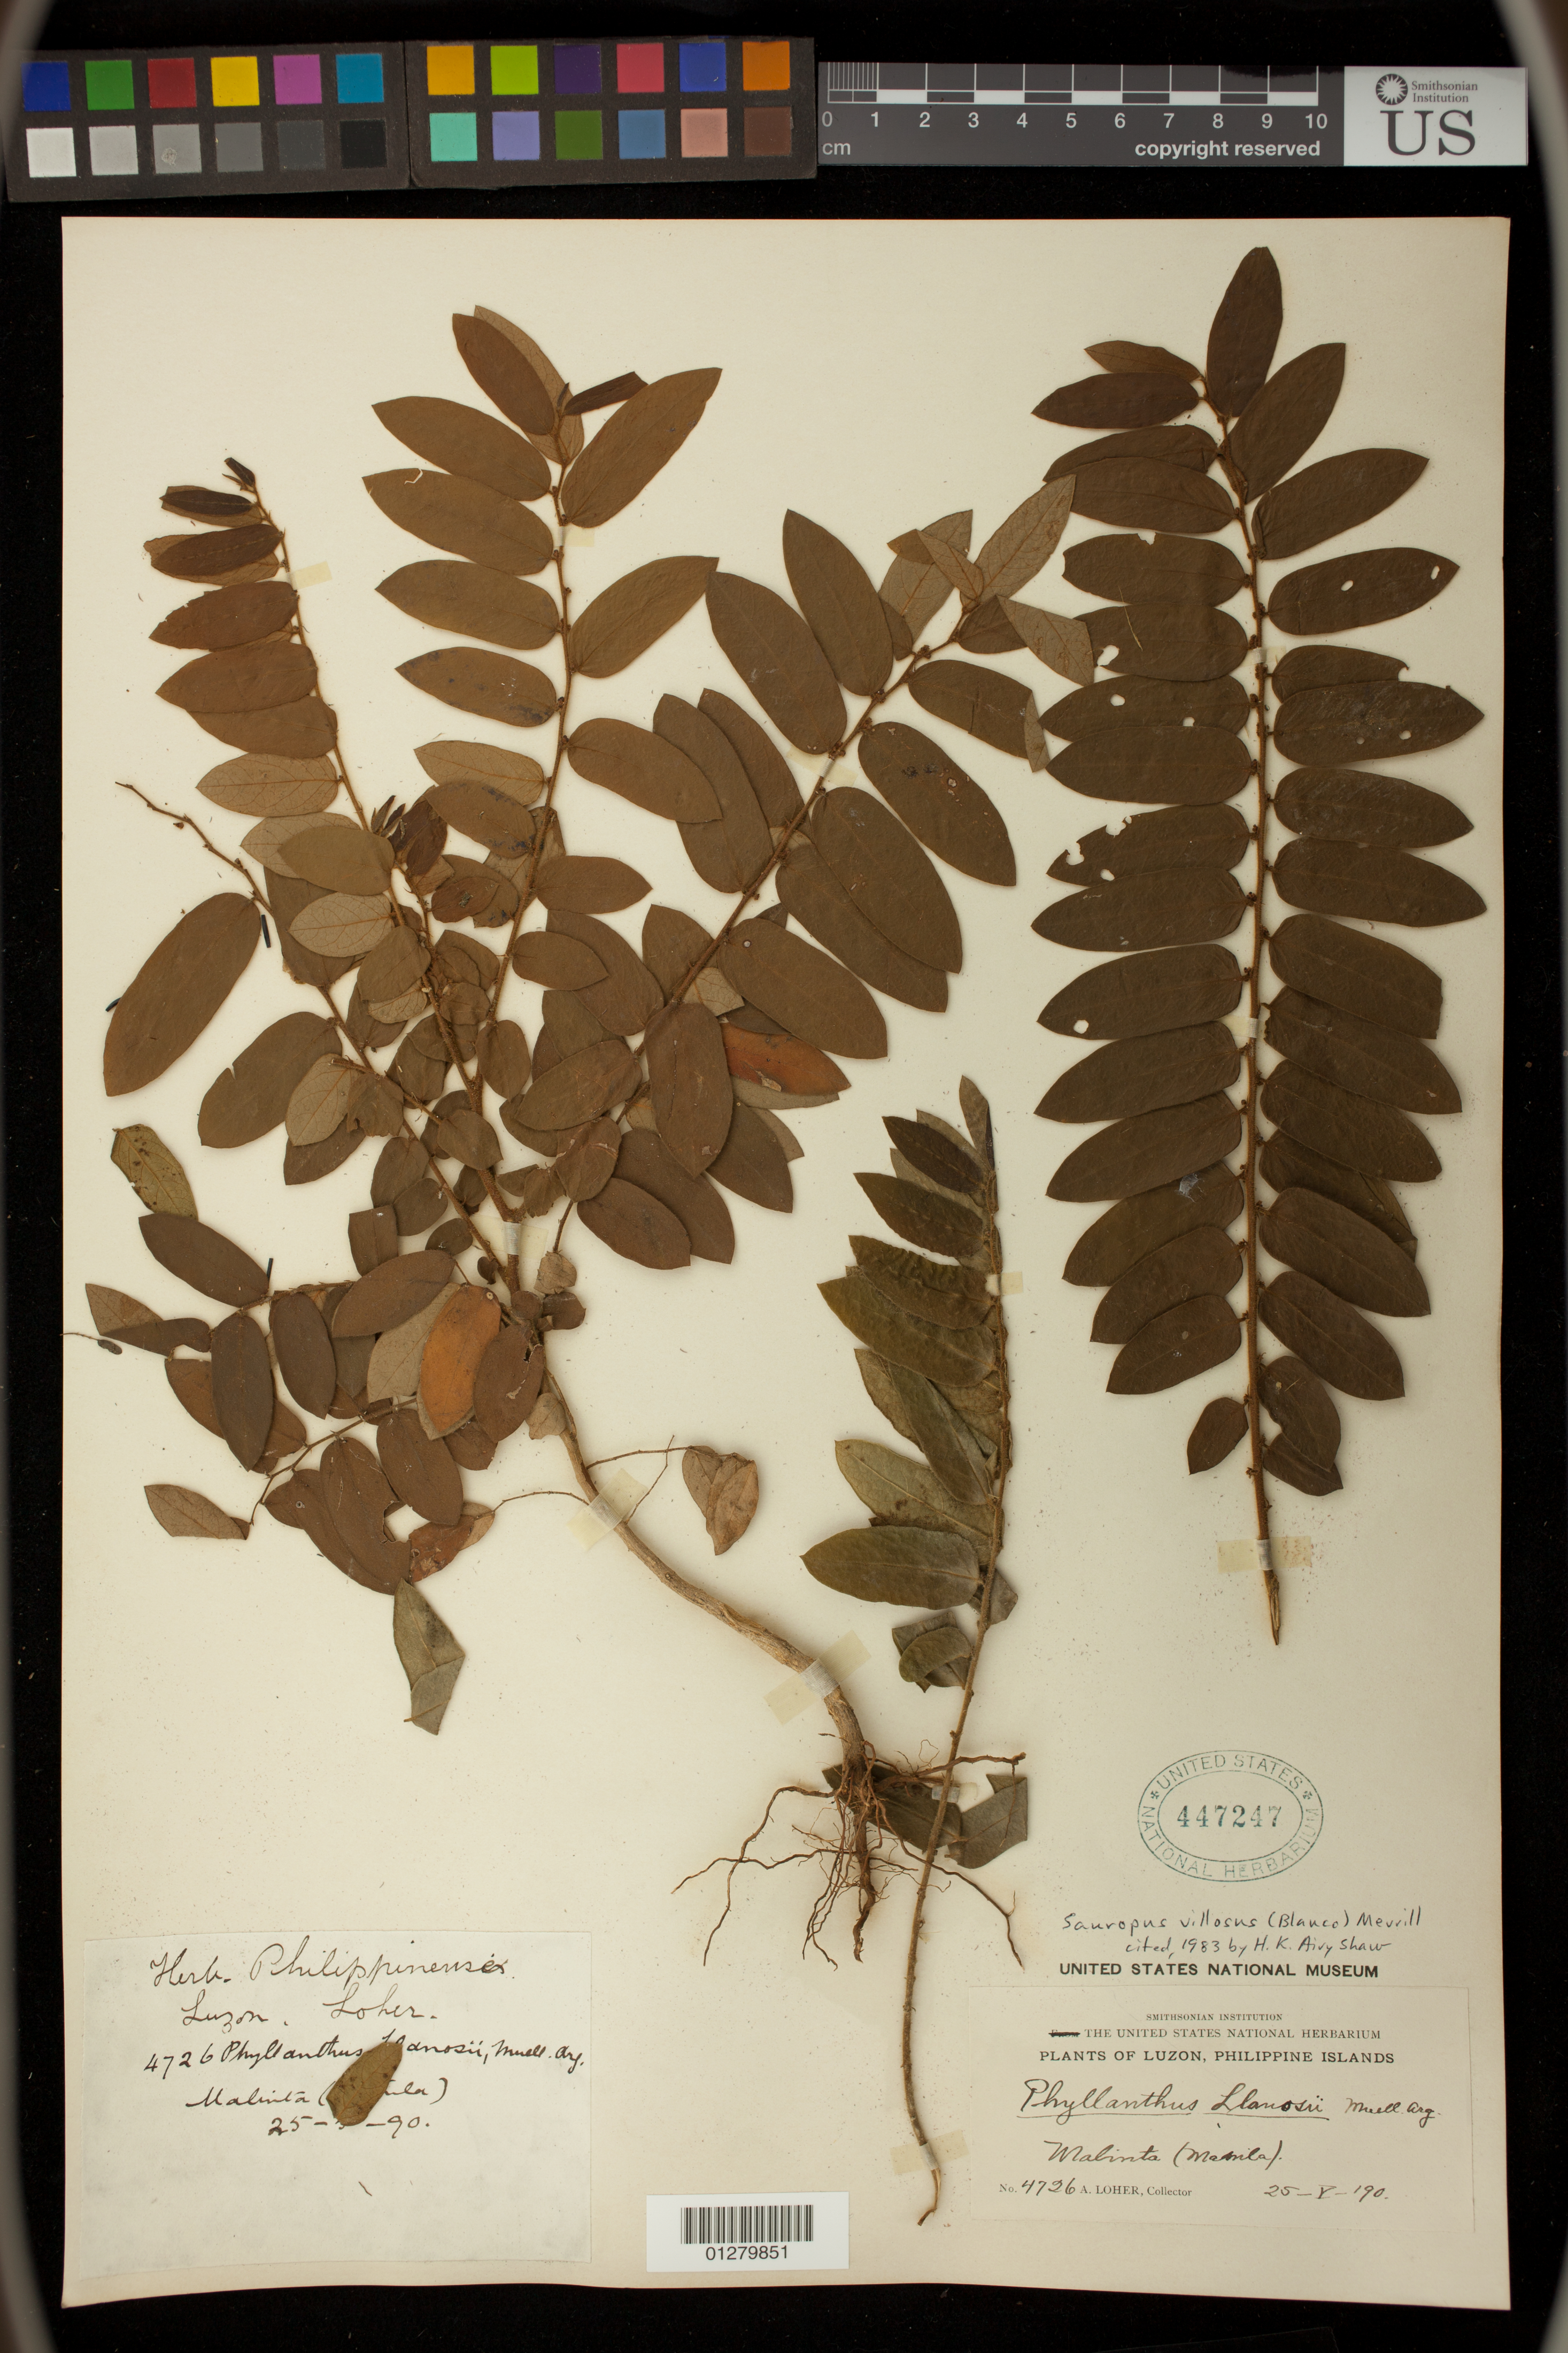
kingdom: Plantae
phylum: Tracheophyta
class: Magnoliopsida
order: Malpighiales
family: Phyllanthaceae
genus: Sauropus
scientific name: Sauropus villosus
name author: (Blanco) Merr.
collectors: A. Loher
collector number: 4726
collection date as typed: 190- 05 25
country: Philippines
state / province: Central Luzon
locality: Malinta (Manila)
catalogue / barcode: US 447247